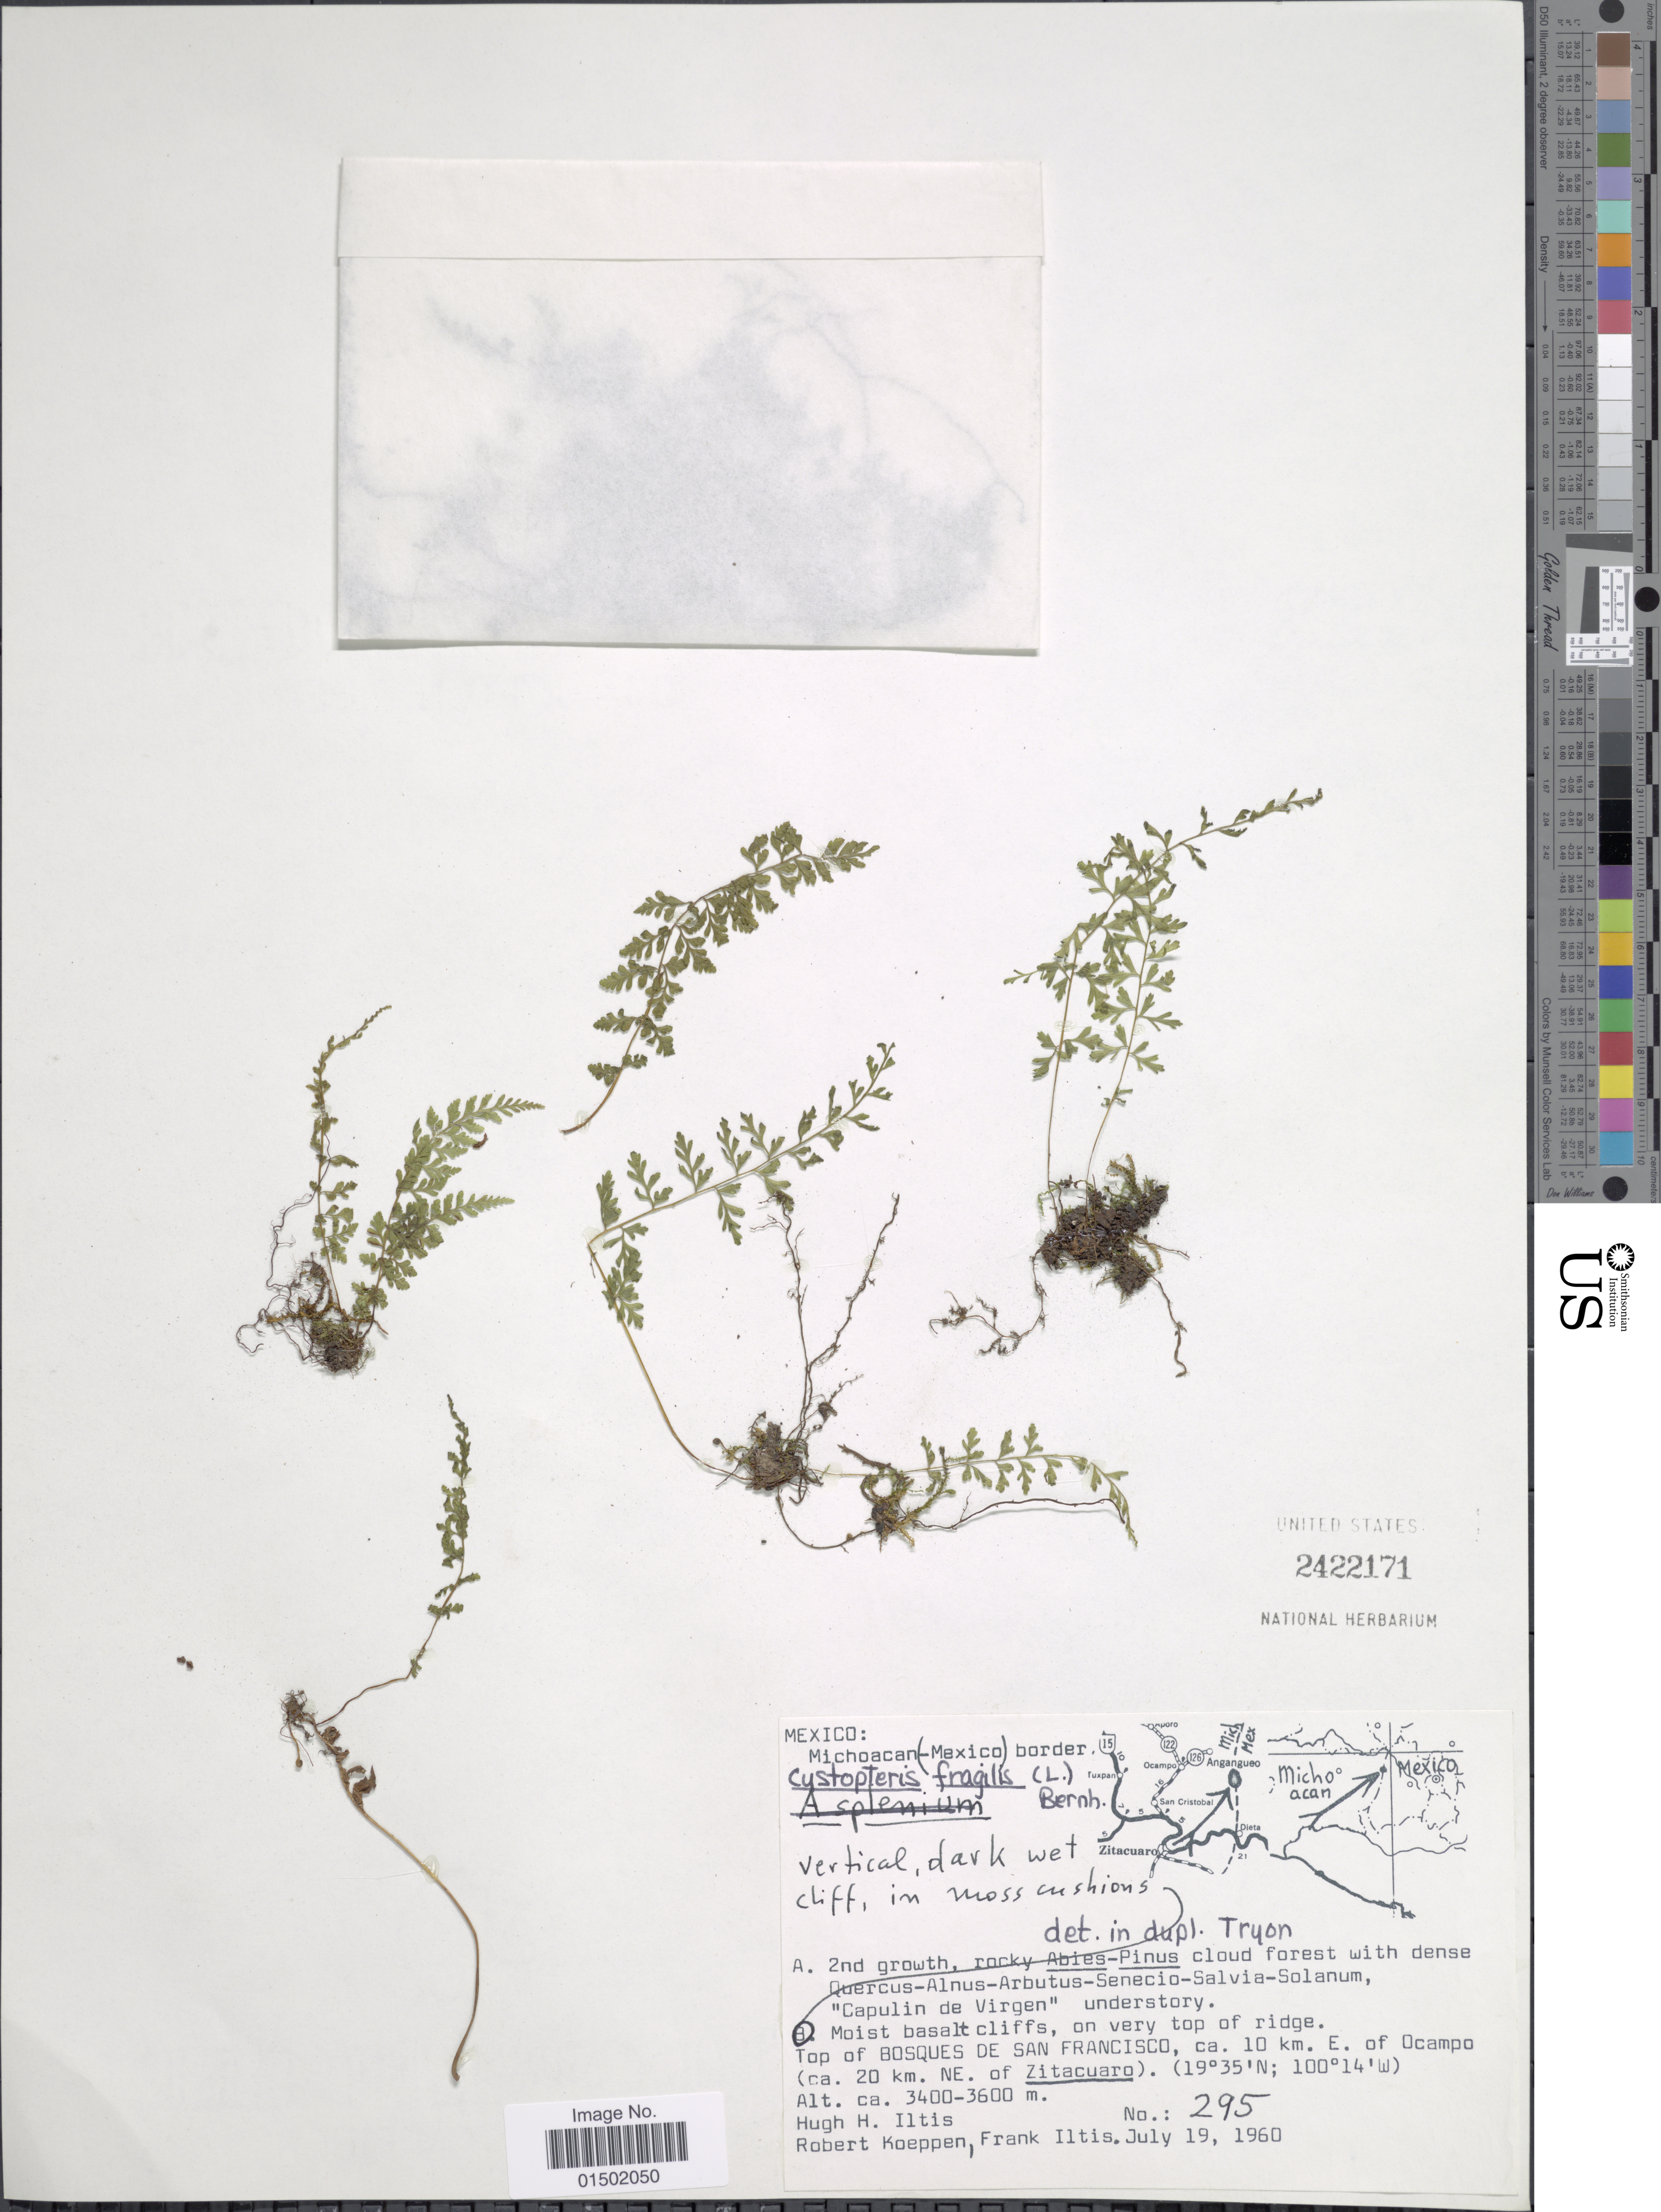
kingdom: Plantae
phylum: Tracheophyta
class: Polypodiopsida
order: Polypodiales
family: Cystopteridaceae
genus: Cystopteris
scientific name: Cystopteris fragilis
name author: (L.) Bernh.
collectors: H. H. Iltis, R. C. Koeppen & F. S. Iltis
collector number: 295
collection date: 1960-07-19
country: Mexico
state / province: Michoacán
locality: Michoacan border. top of Busques de San Francisco, ca. 10 km. of Ocampo (ca. 20 km. NE. of Zitacuaro)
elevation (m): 3400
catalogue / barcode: US 2422171